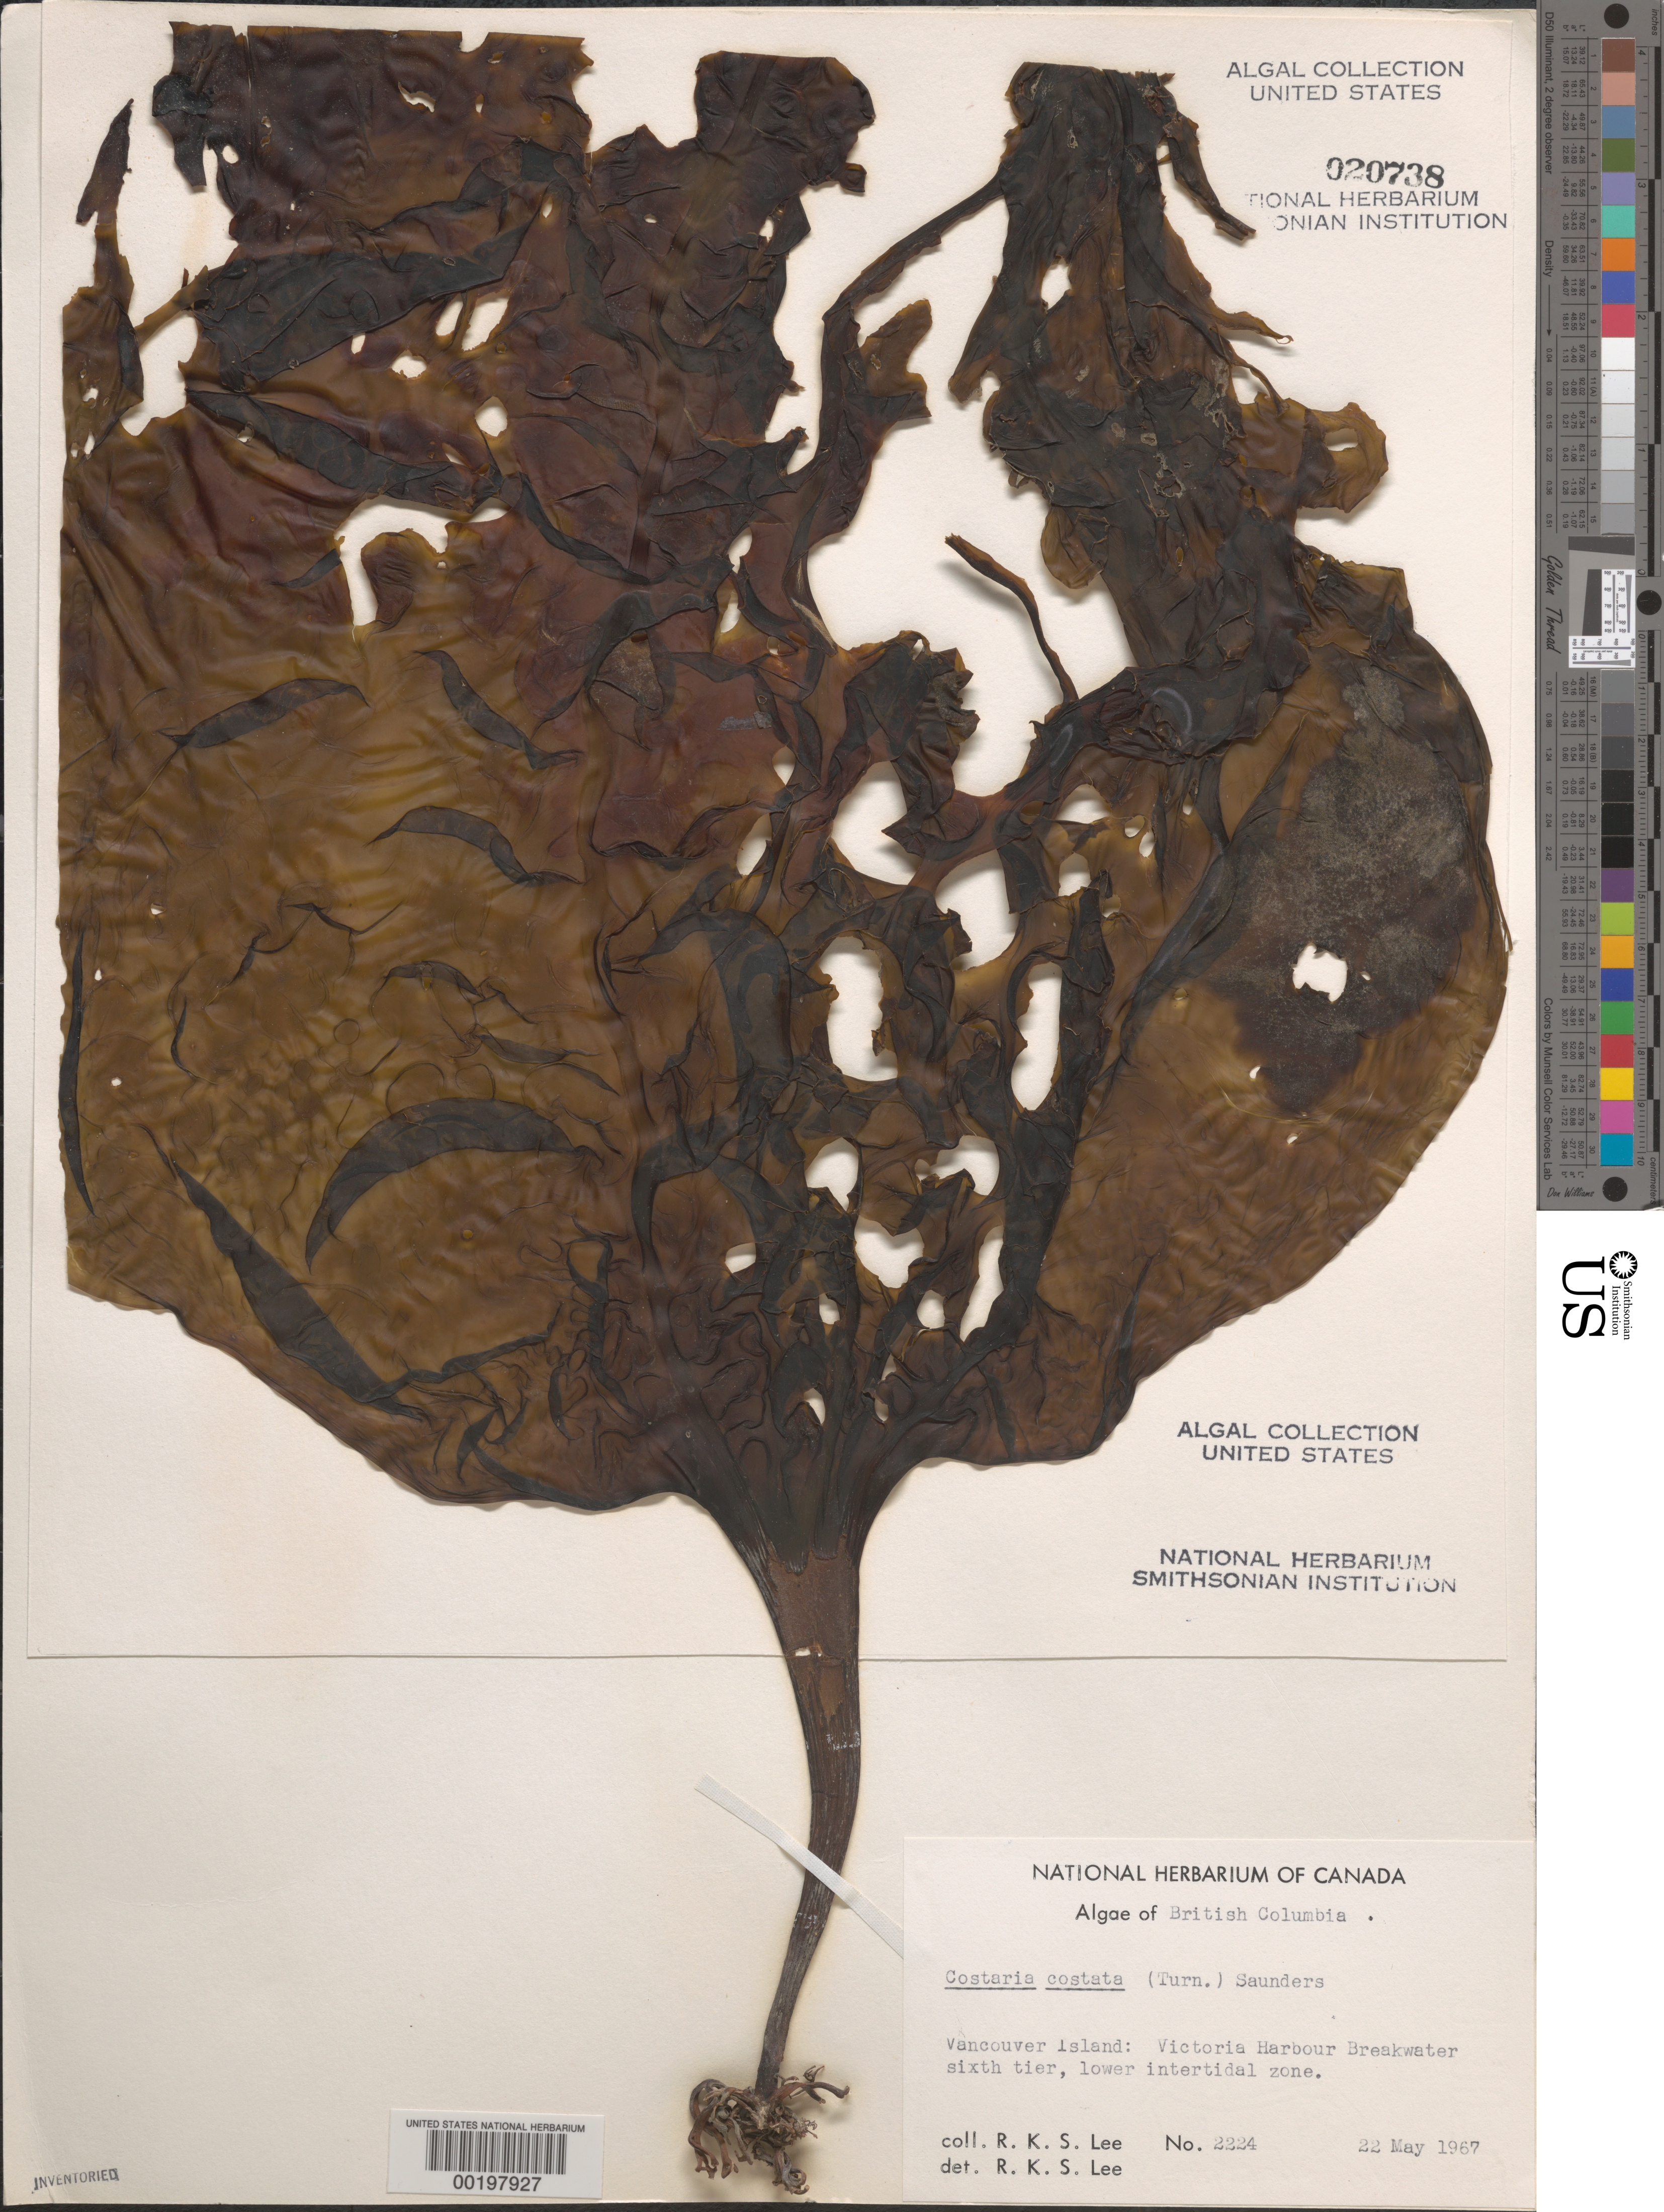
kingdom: Chromista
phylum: Ochrophyta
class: Phaeophyceae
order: Laminariales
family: Costariaceae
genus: Costaria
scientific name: Costaria costata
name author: (C. Agardh) D.A. Saunders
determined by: Lee, R. K. S.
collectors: R. Lee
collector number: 2224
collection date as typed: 22 May 1967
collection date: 1967-05-22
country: Canada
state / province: British Columbia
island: Vancouver Island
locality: Victoria Harbor breakwater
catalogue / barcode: US 20738